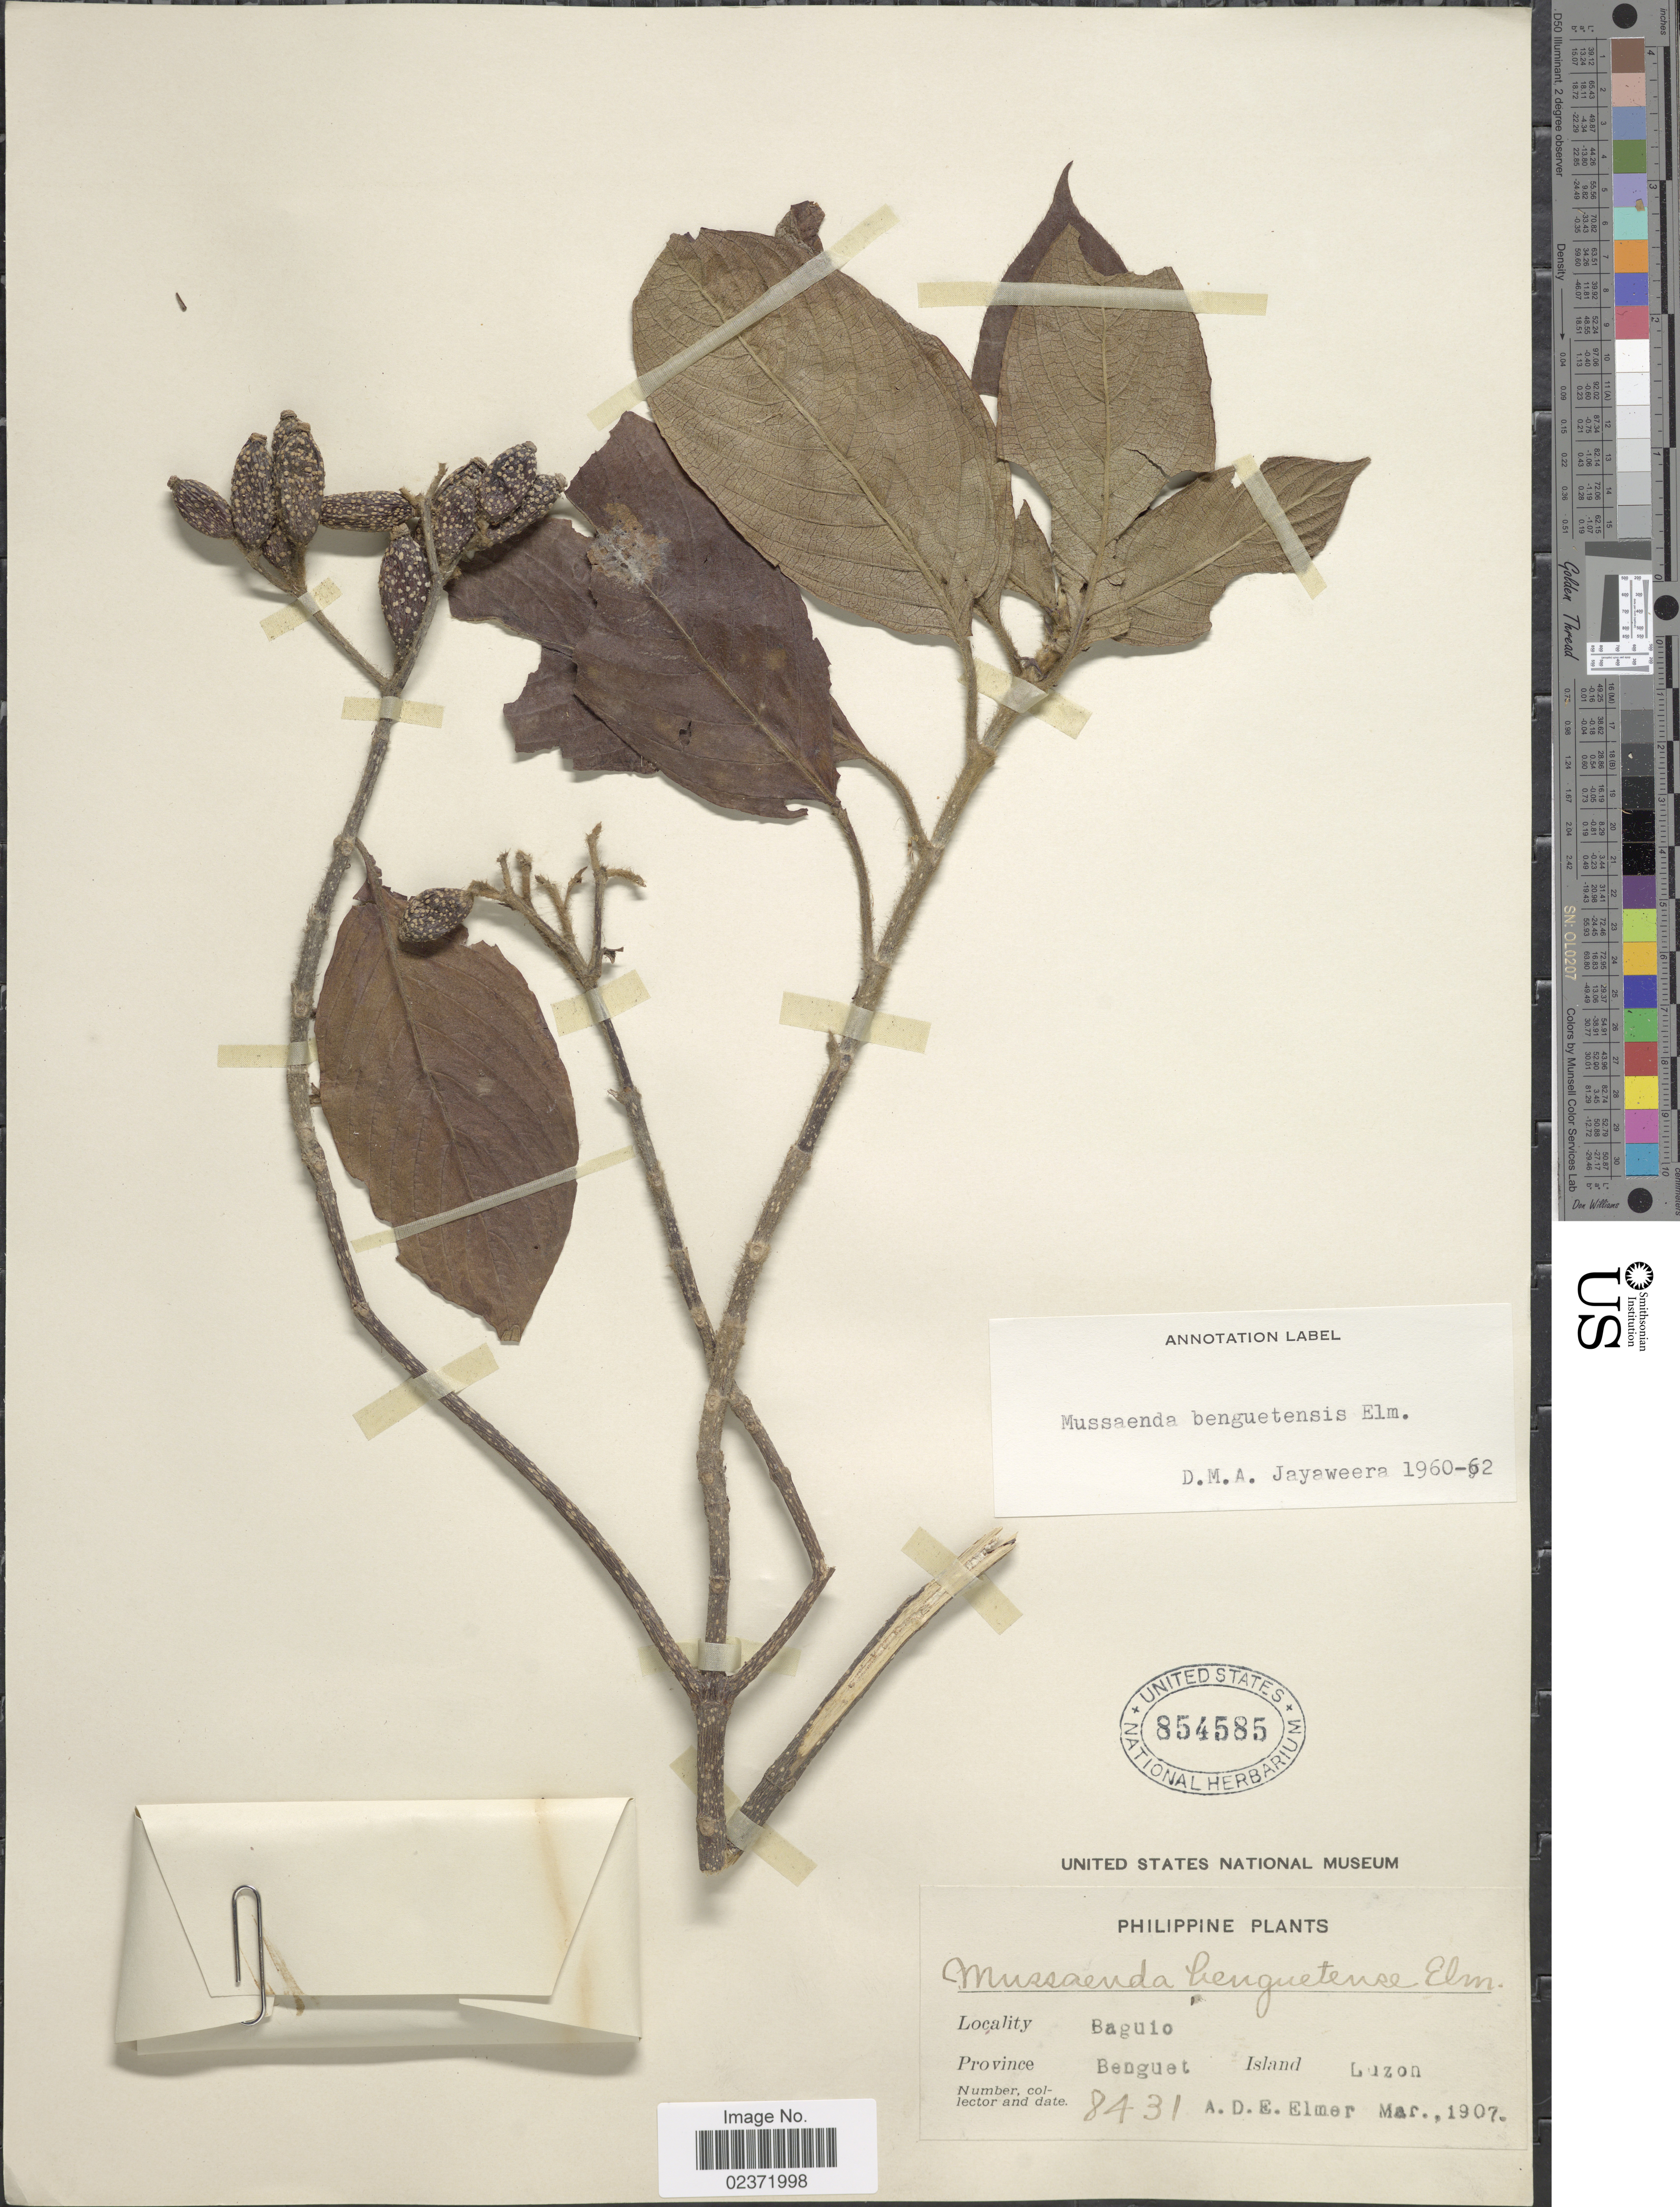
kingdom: Plantae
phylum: Tracheophyta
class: Magnoliopsida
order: Gentianales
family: Rubiaceae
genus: Mussaenda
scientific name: Mussaenda benguetensis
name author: Elmer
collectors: A. D. E. Elmer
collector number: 8431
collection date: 1907-03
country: Philippines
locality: Baguio, Province Benguet Island, Luzon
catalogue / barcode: US 854585